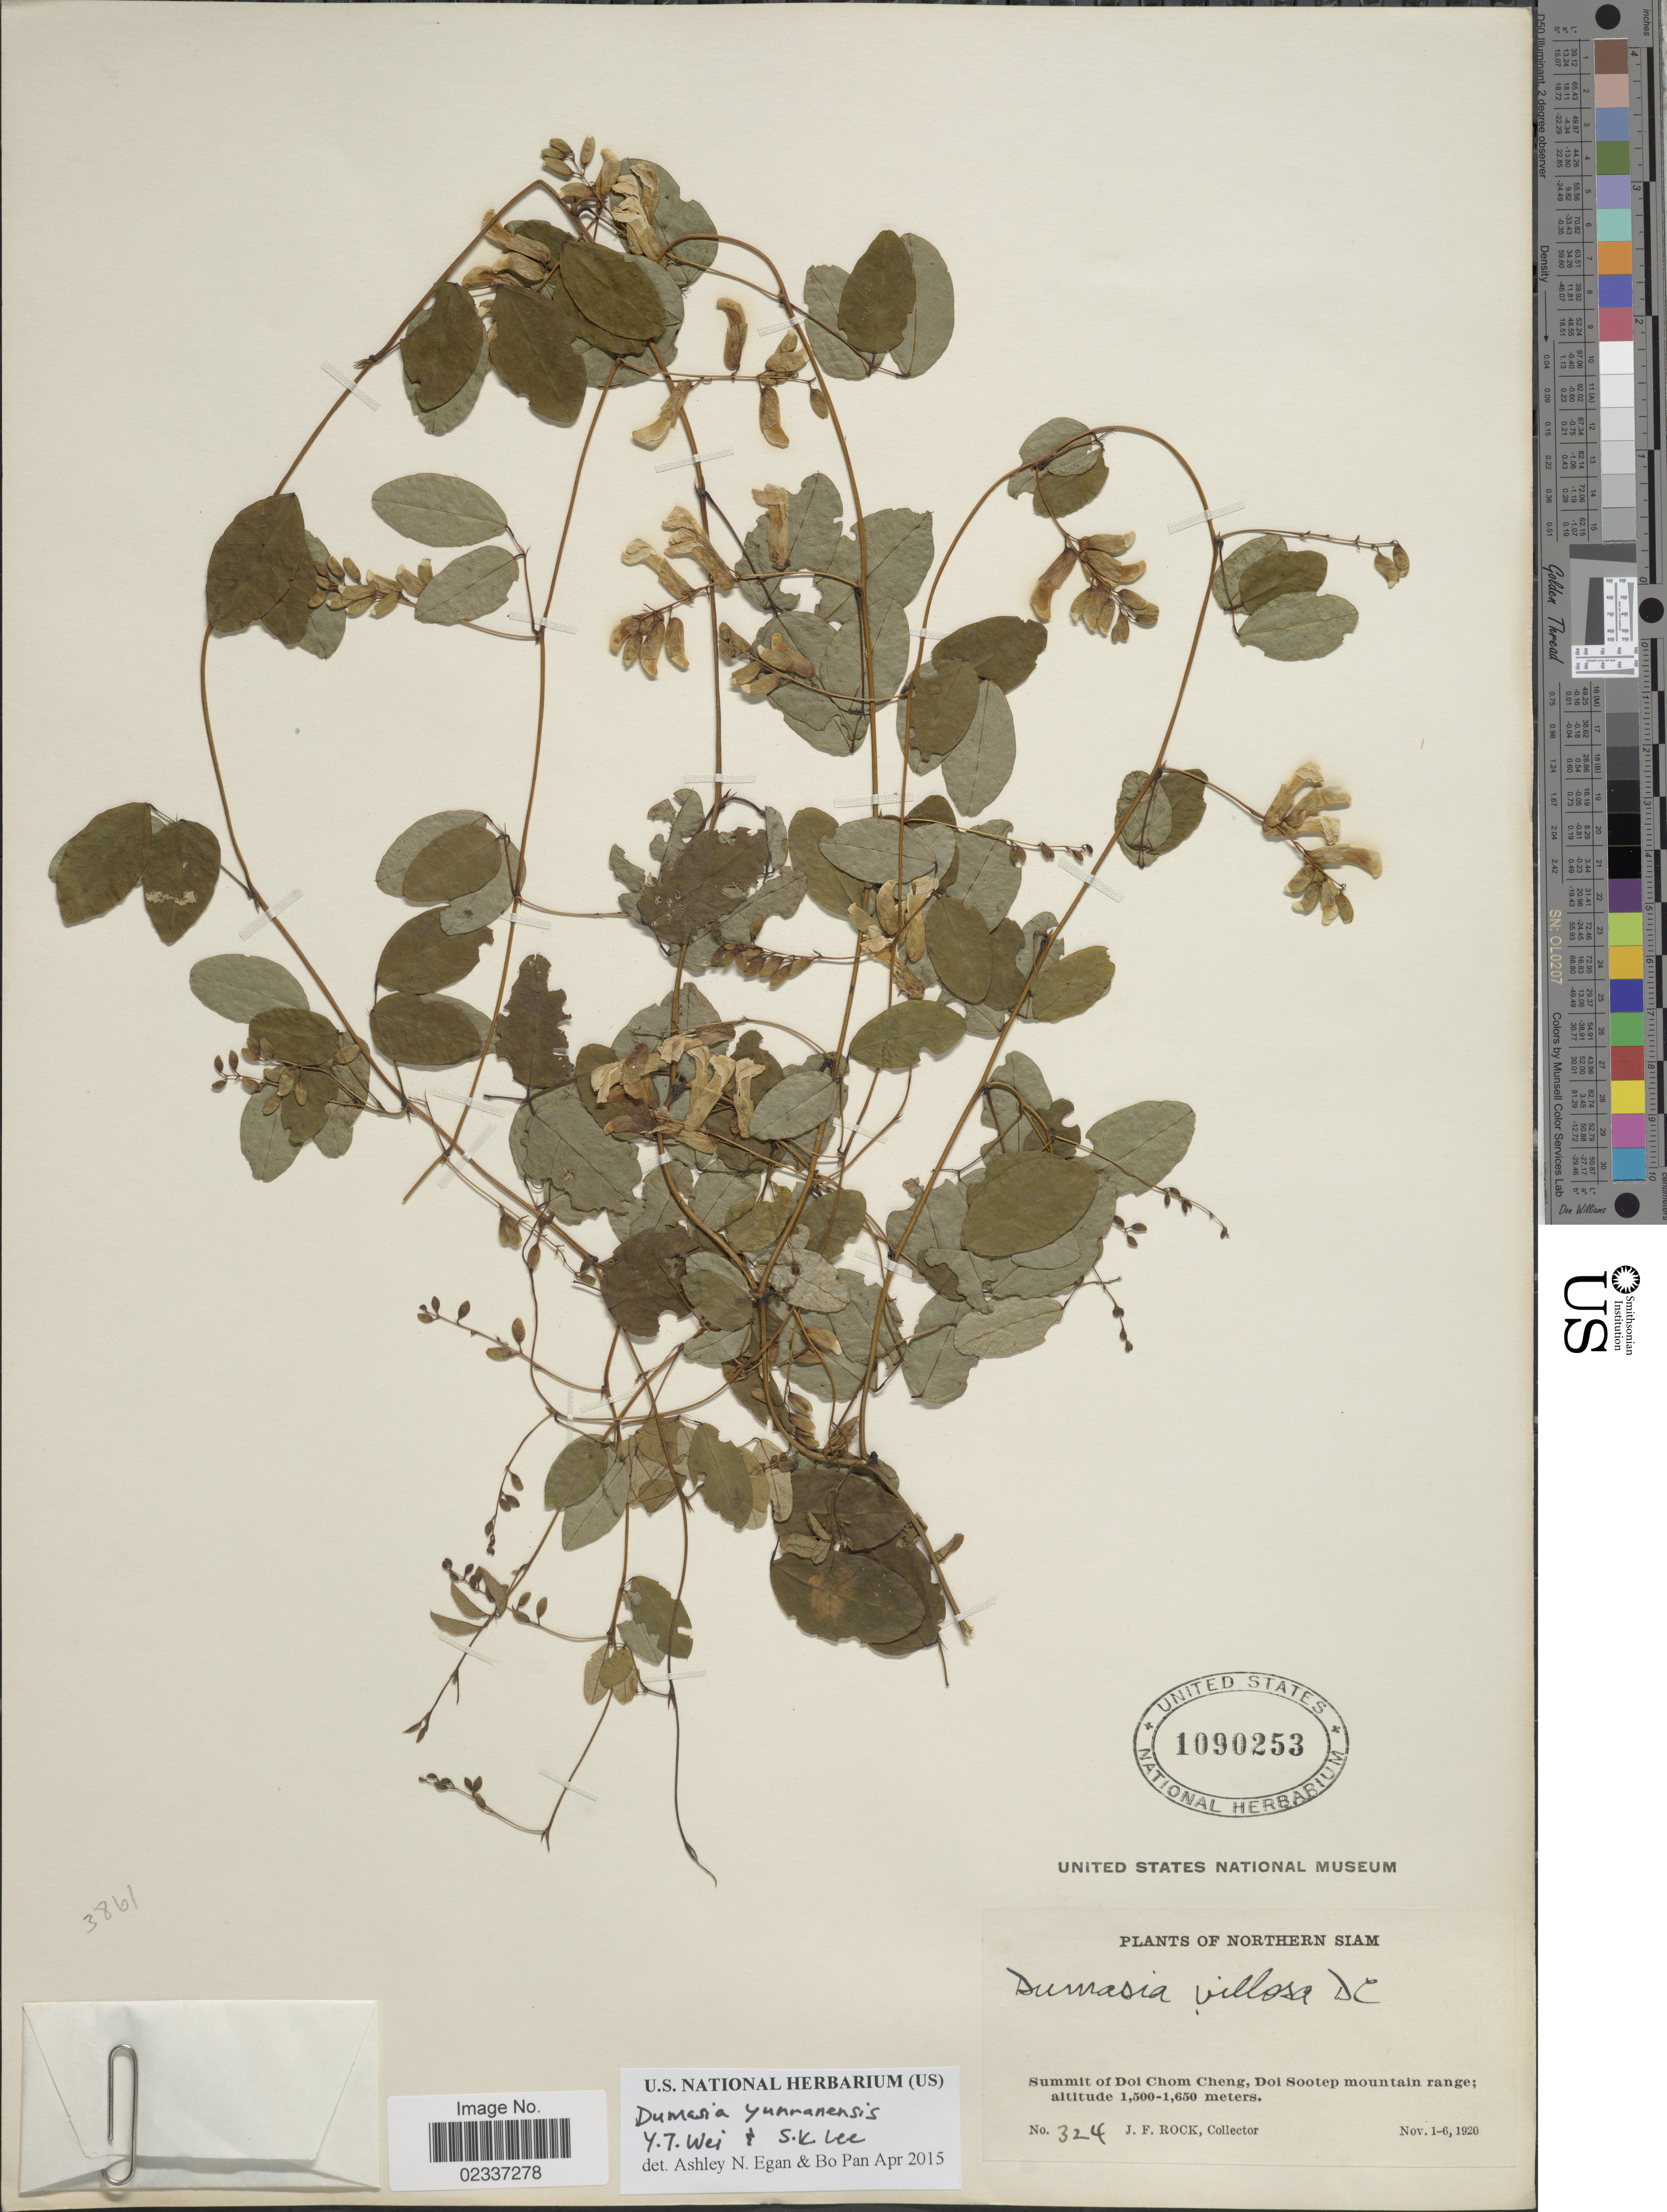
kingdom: Plantae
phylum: Tracheophyta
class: Magnoliopsida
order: Fabales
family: Fabaceae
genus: Dumasia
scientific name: Dumasia yunnanensis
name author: Y.T. Wei & S.K. Lee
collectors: J. Rock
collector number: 324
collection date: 1920-11-01/1920-11-06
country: Thailand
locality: Northern Siam, Summit of Doi Chom Cheng, Doi Sootep mountain range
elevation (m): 1500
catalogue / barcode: US 1090253